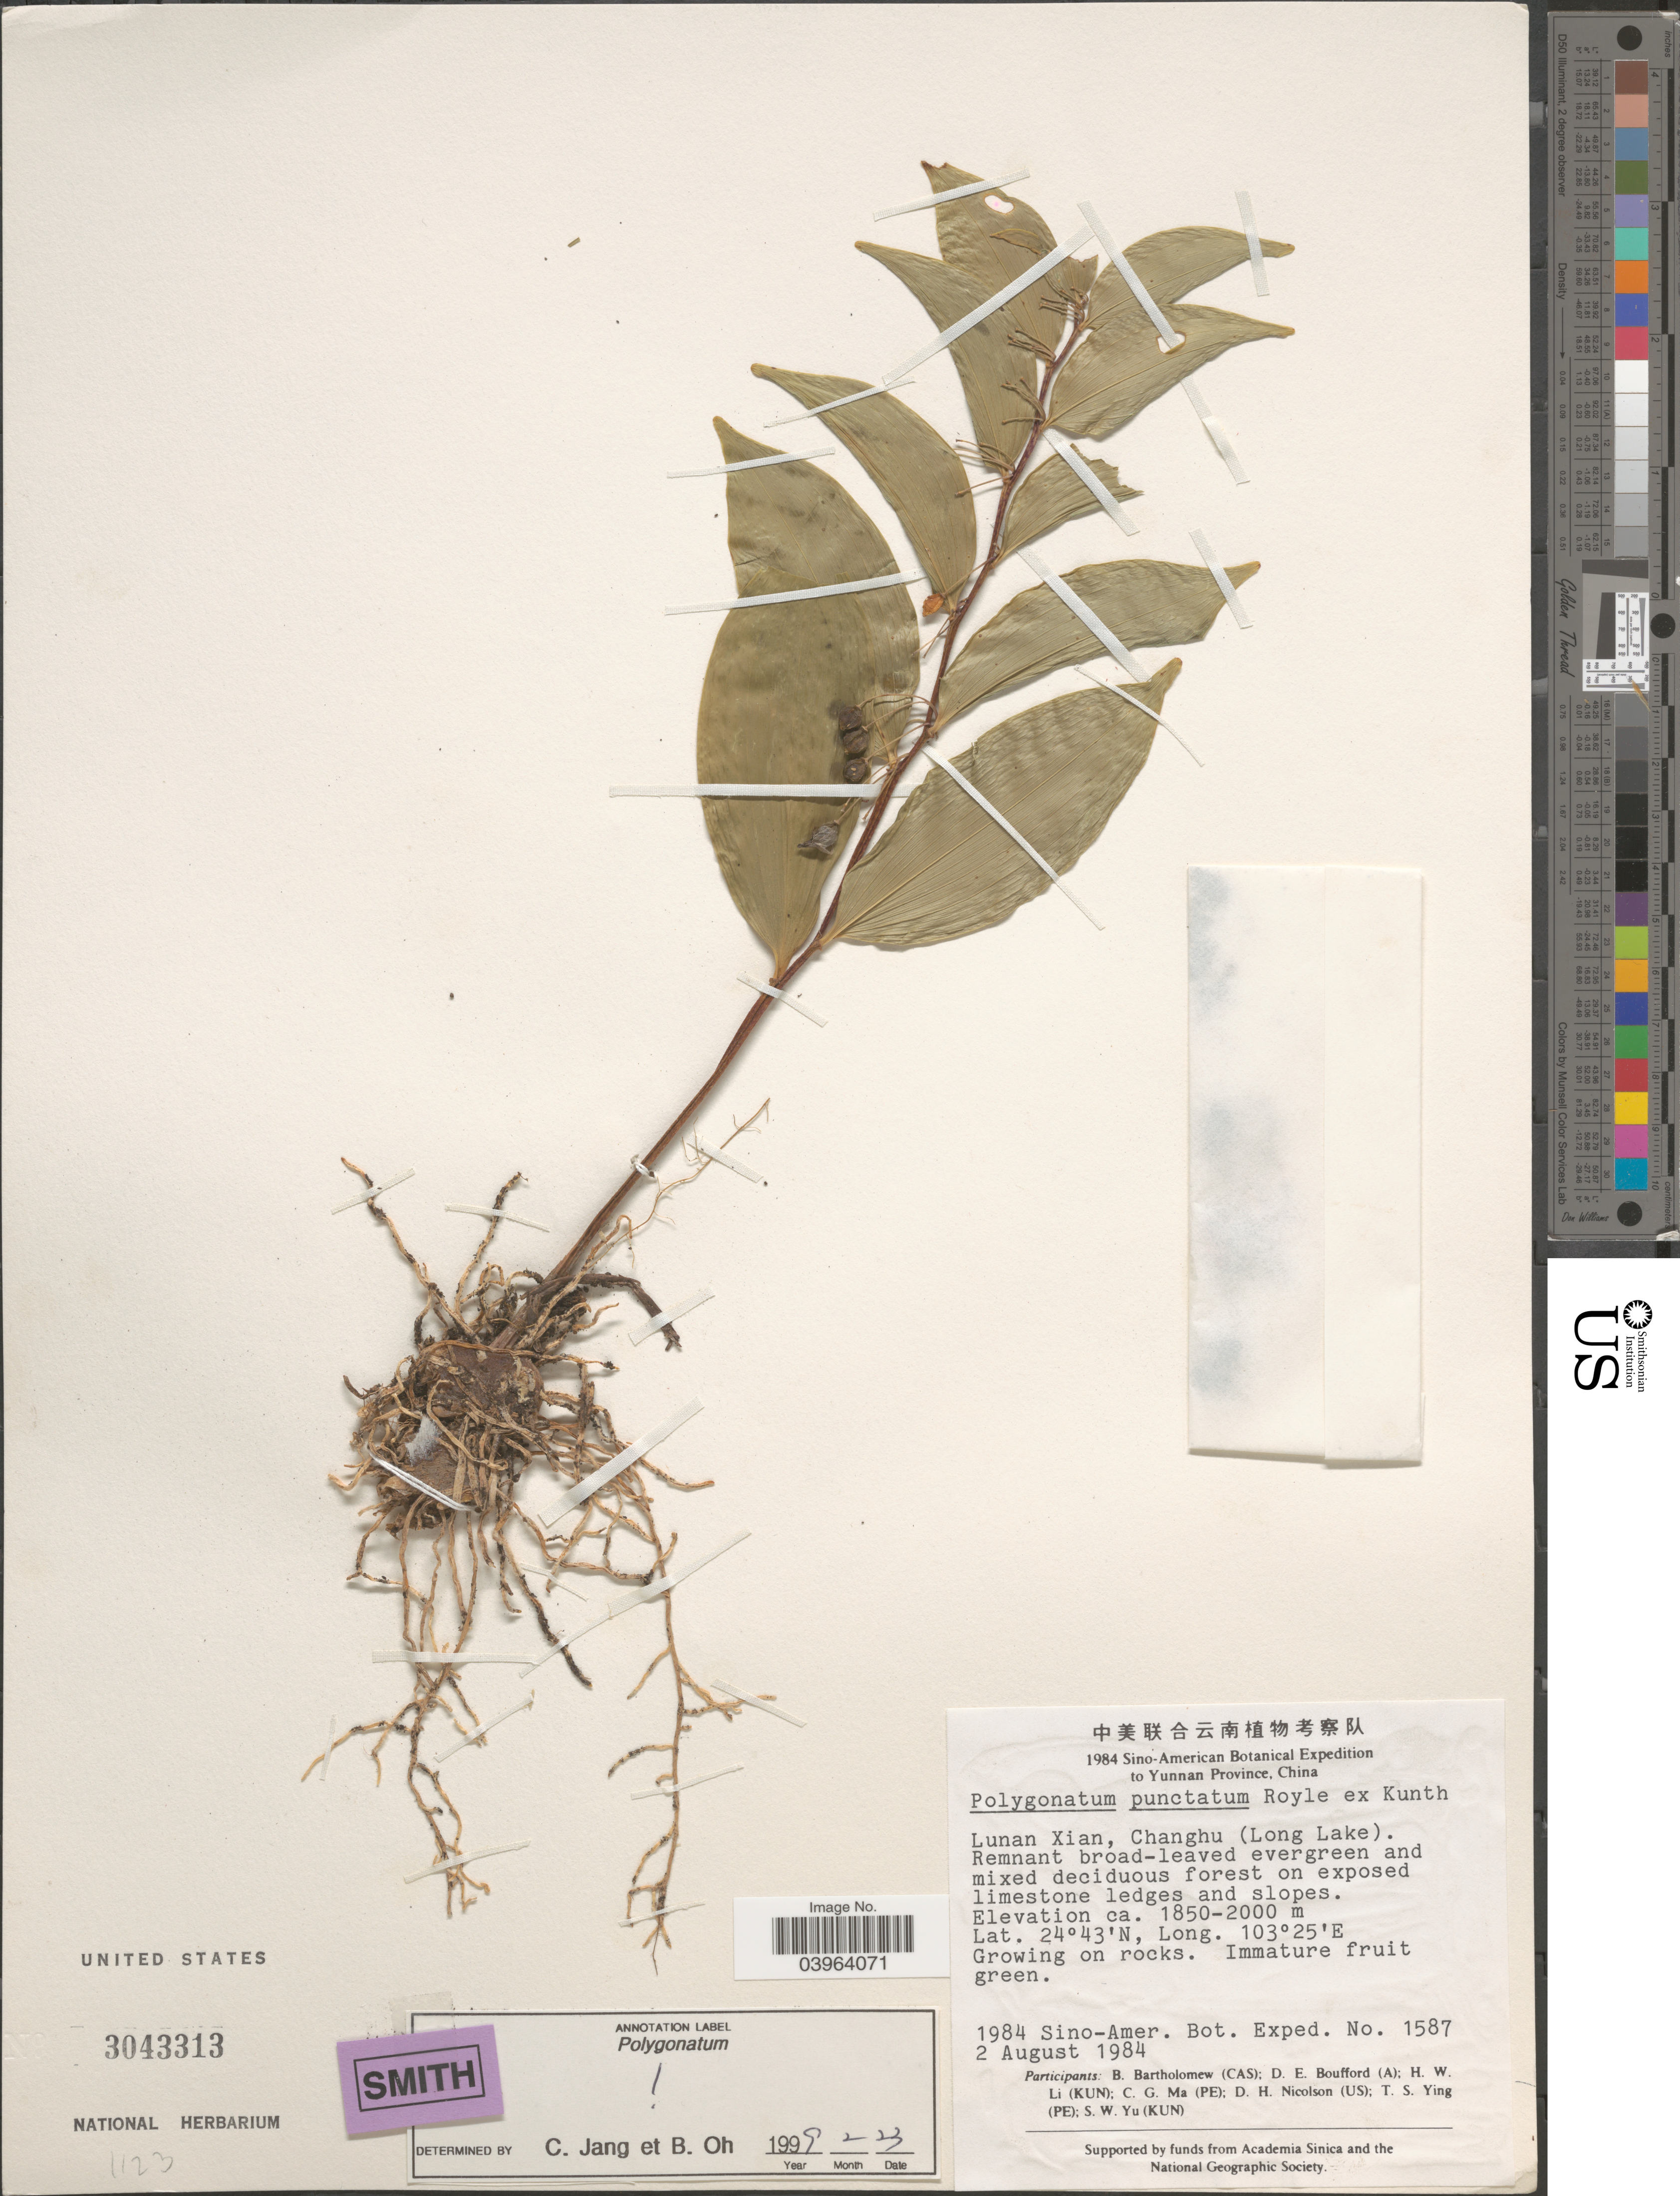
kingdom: Plantae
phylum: Tracheophyta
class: Liliopsida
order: Asparagales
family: Asparagaceae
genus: Polygonatum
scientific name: Polygonatum punctatum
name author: Royle ex Kunth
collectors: Sino-Amer. Bot. Exped. 1984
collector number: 1587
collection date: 1984-08-02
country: China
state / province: Yunnan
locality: Lunan Xian, Changhu (Long Lake).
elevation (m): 1850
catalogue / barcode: US 3043313